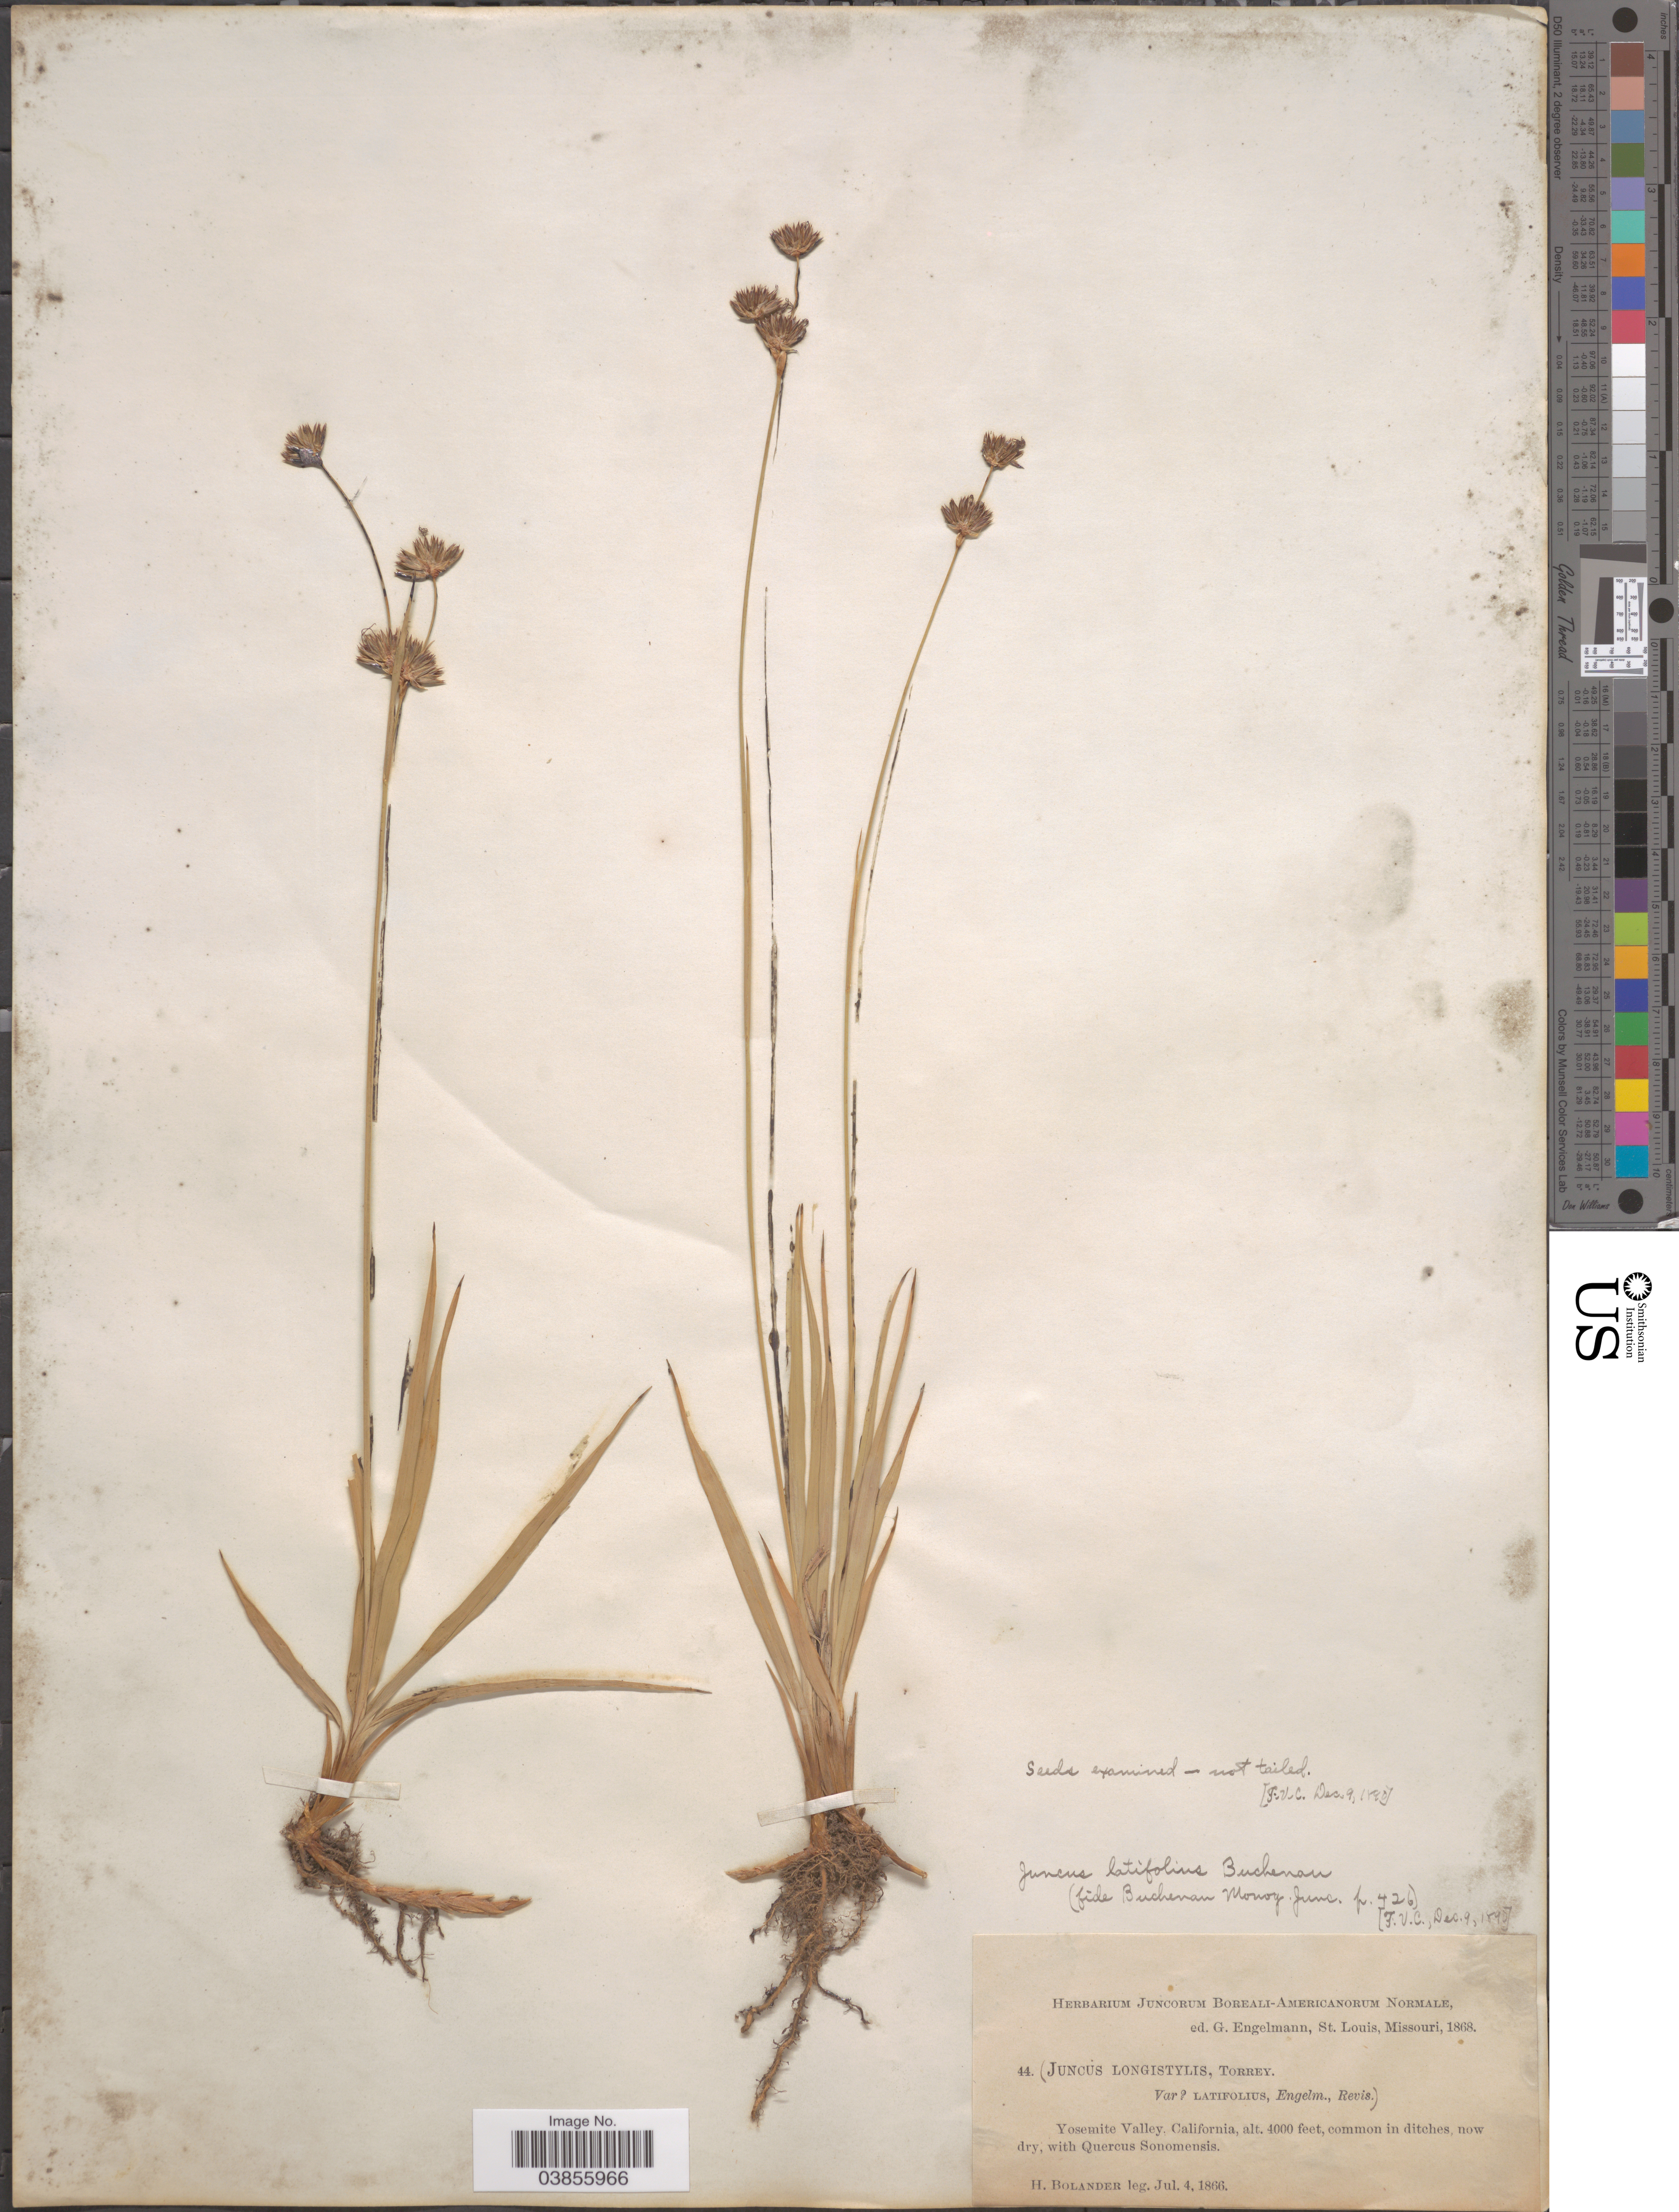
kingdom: Plantae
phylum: Tracheophyta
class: Liliopsida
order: Poales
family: Juncaceae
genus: Juncus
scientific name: Juncus orthophyllus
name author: Coville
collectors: H. Bolander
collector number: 44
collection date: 1866-07-04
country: United States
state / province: California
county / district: Mariposa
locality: Yosemite Valley.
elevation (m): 1219